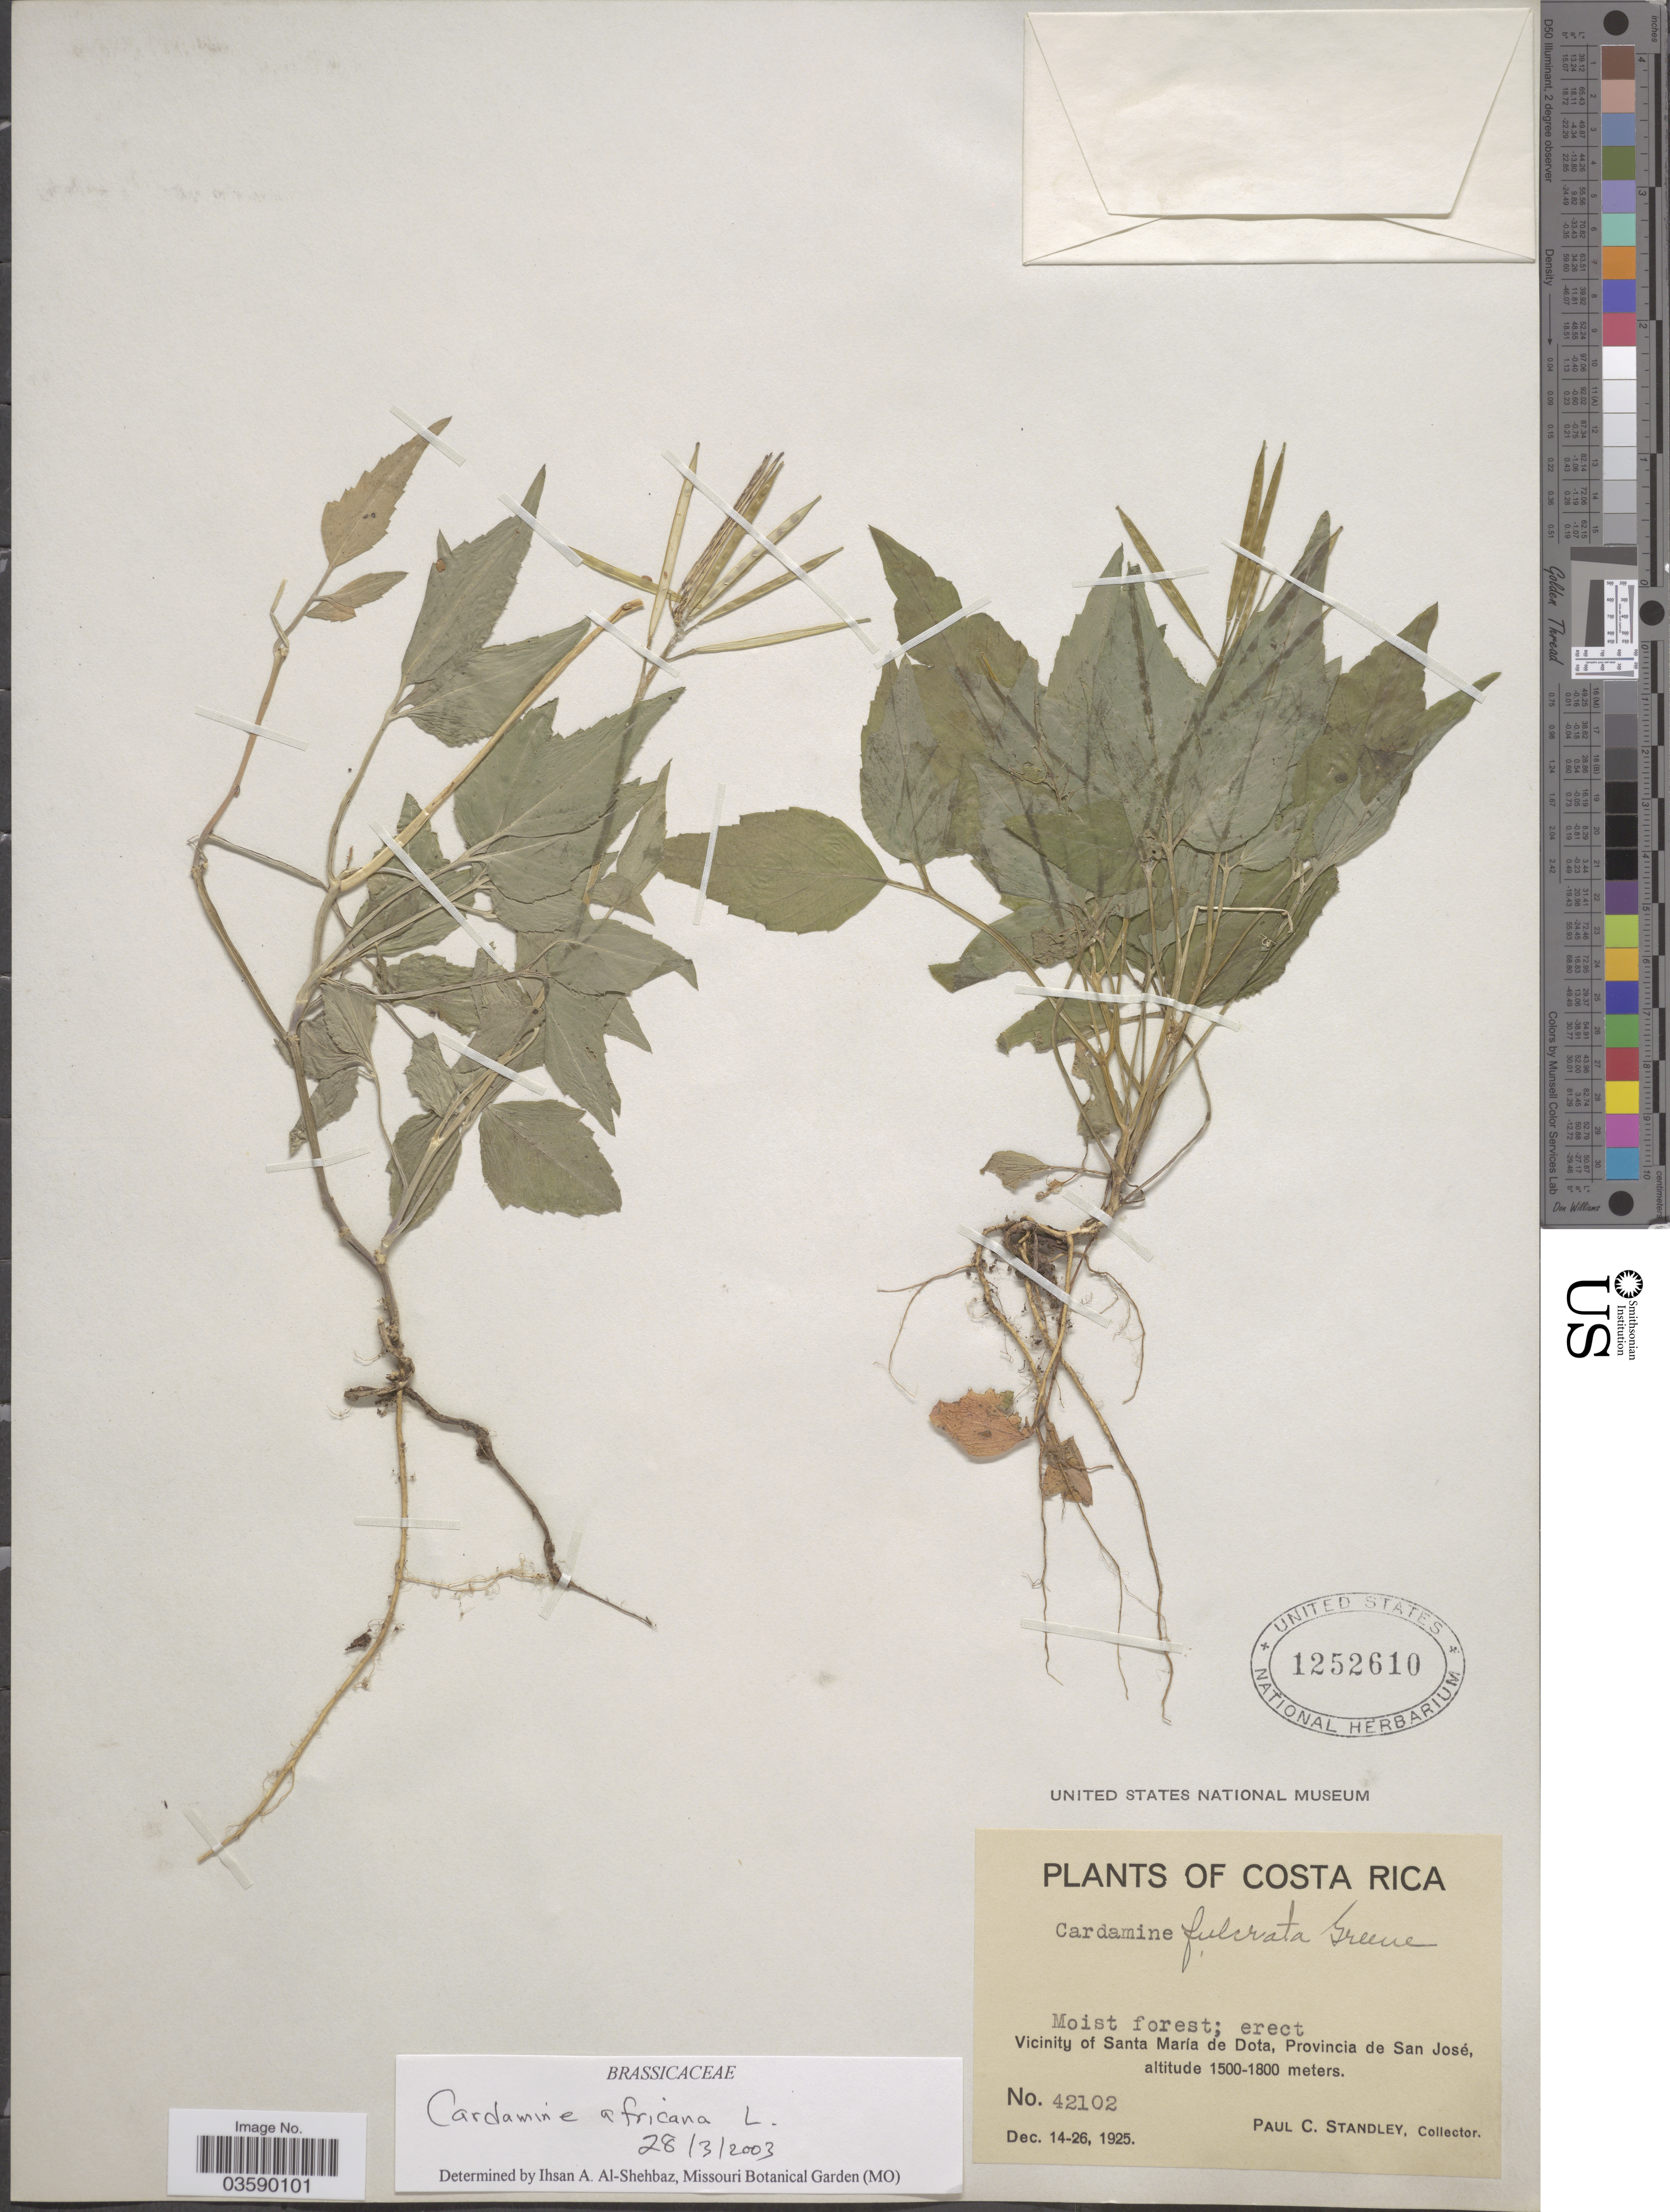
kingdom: Plantae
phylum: Tracheophyta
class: Magnoliopsida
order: Brassicales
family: Brassicaceae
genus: Cardamine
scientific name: Cardamine africana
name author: L.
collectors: P. C. Standley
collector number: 42102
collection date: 1925-12-14/1925-12-26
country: Costa Rica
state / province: San José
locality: Vicinity of Santa Maria de Dota.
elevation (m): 1500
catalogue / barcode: US 1252610